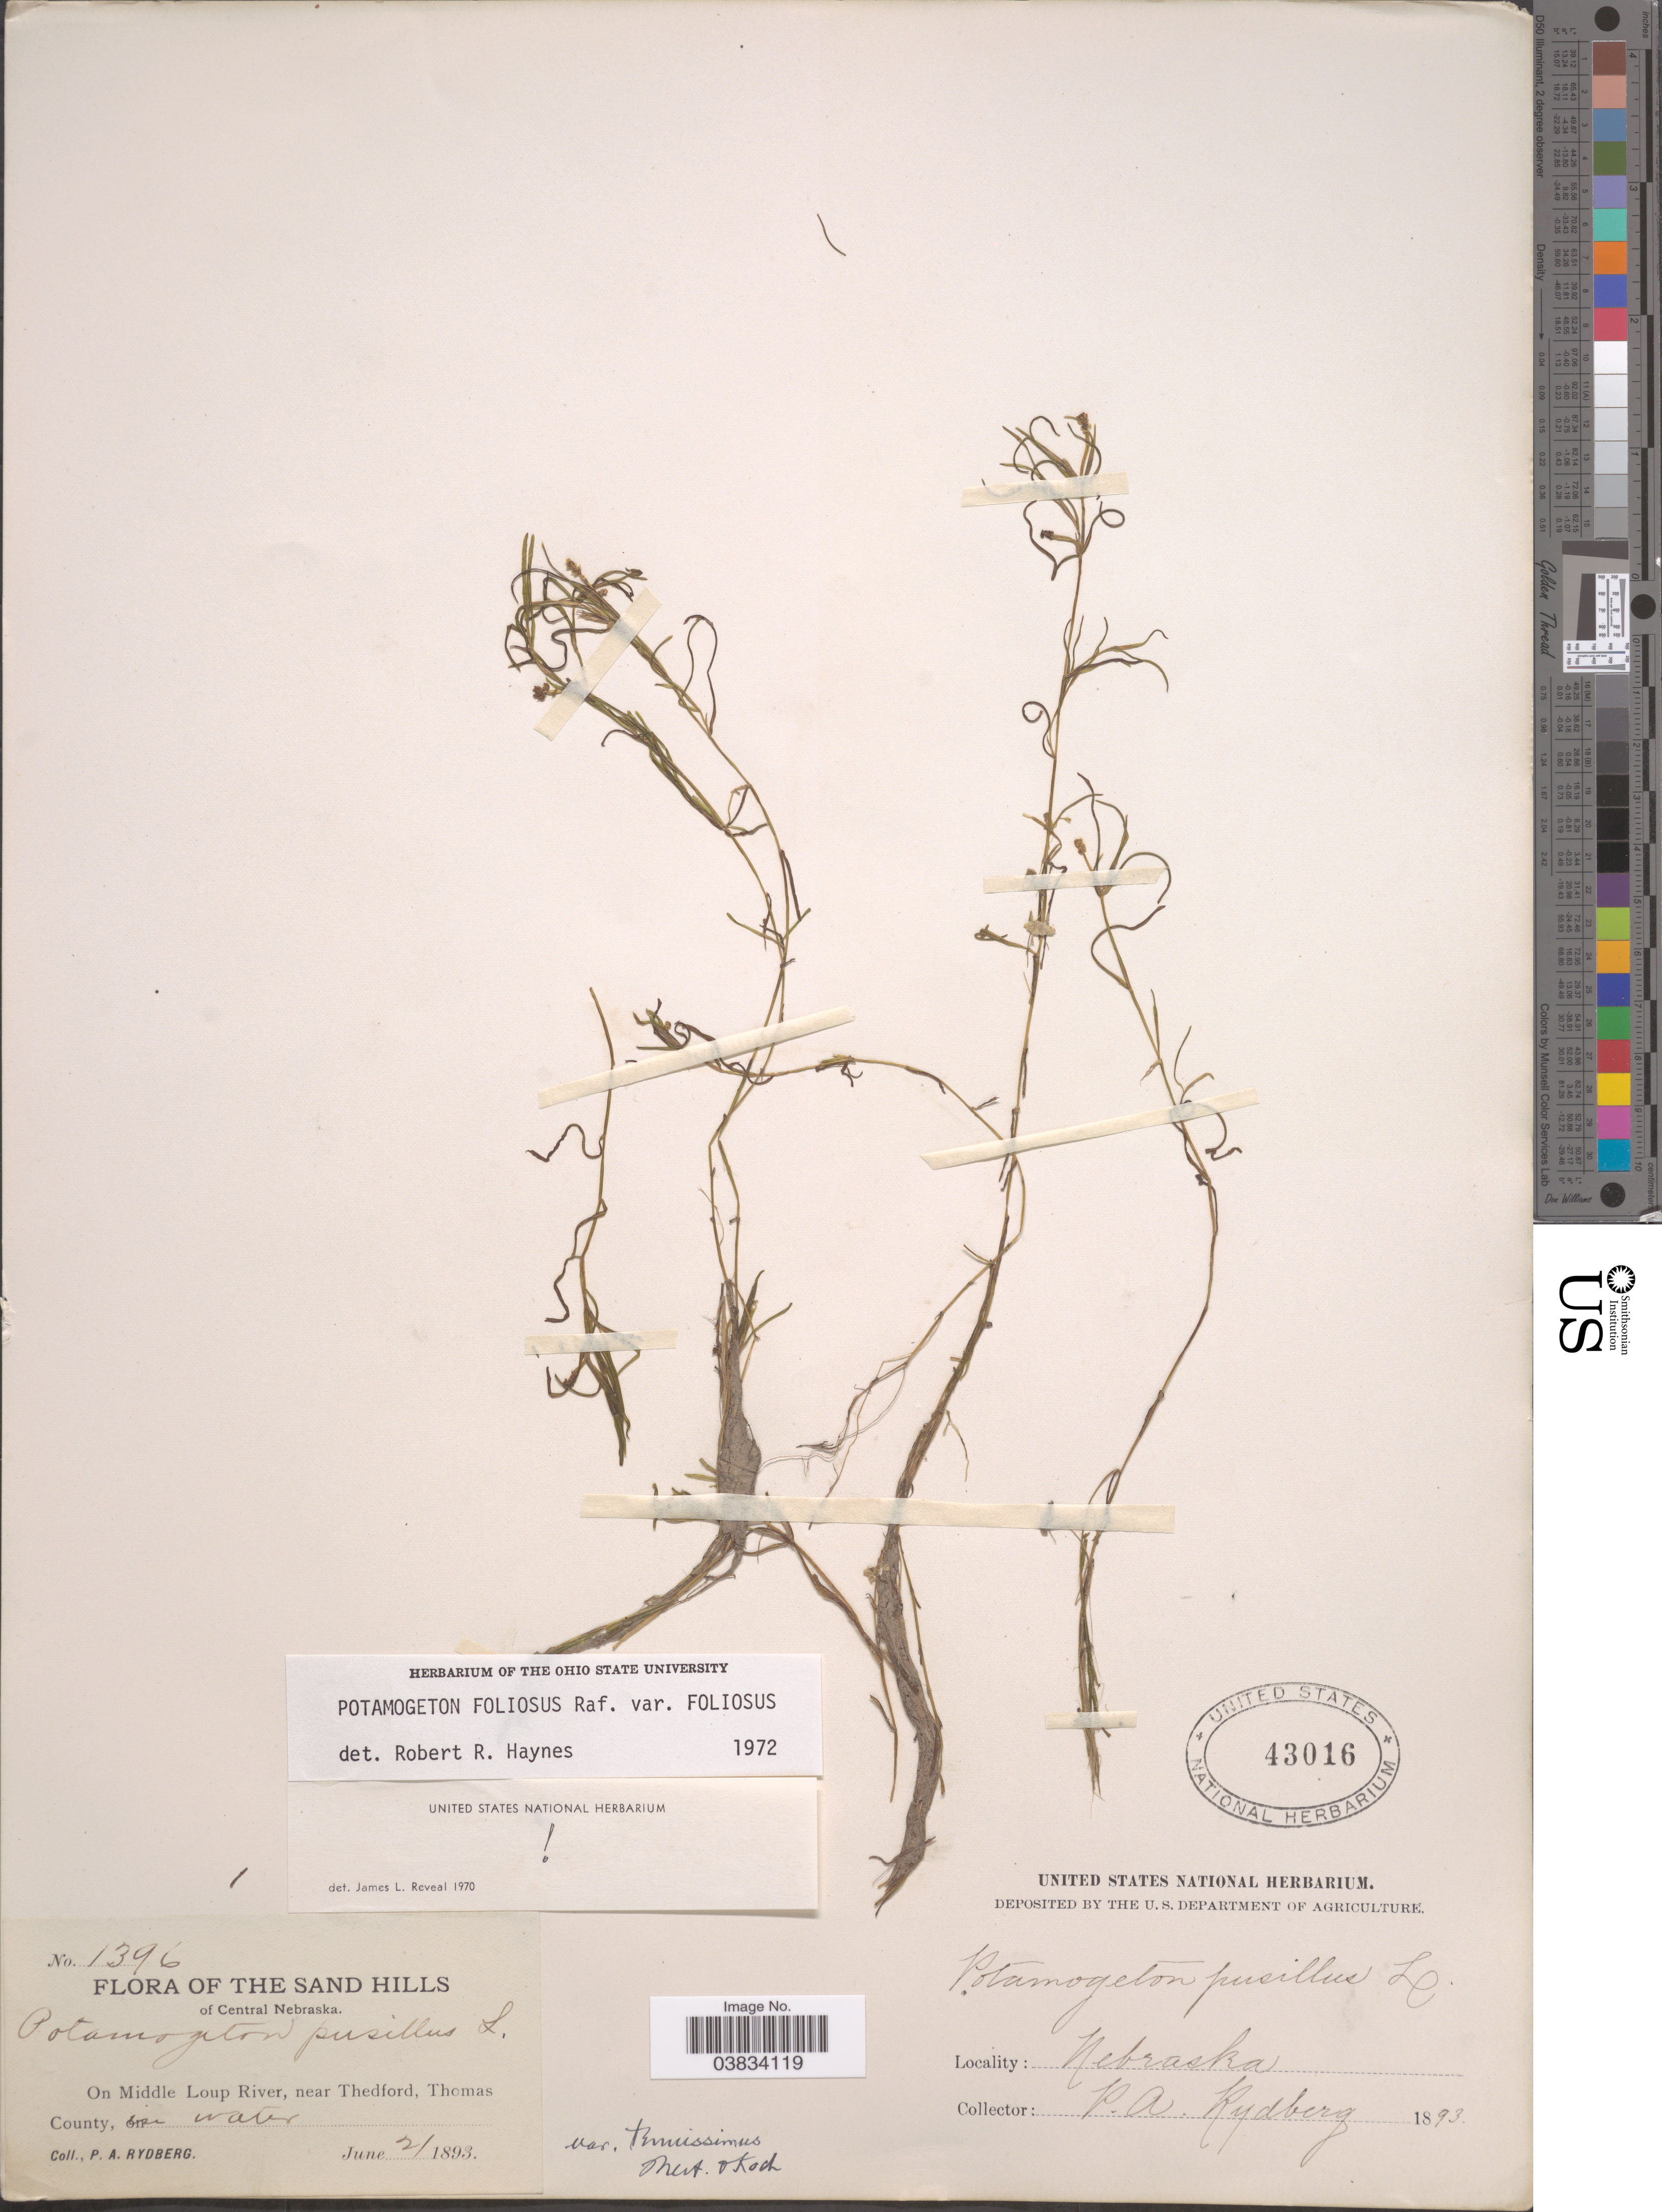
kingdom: Plantae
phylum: Tracheophyta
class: Liliopsida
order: Alismatales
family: Potamogetonaceae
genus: Potamogeton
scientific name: Potamogeton foliosus var. foliosus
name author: Raf.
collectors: P. A. Rydberg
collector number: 1396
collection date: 1893-06-21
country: United States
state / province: Nebraska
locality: The Sand Hills of Central Nebraska. On Middle Loup River, near Thedford, Thomas County.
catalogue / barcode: US 43016